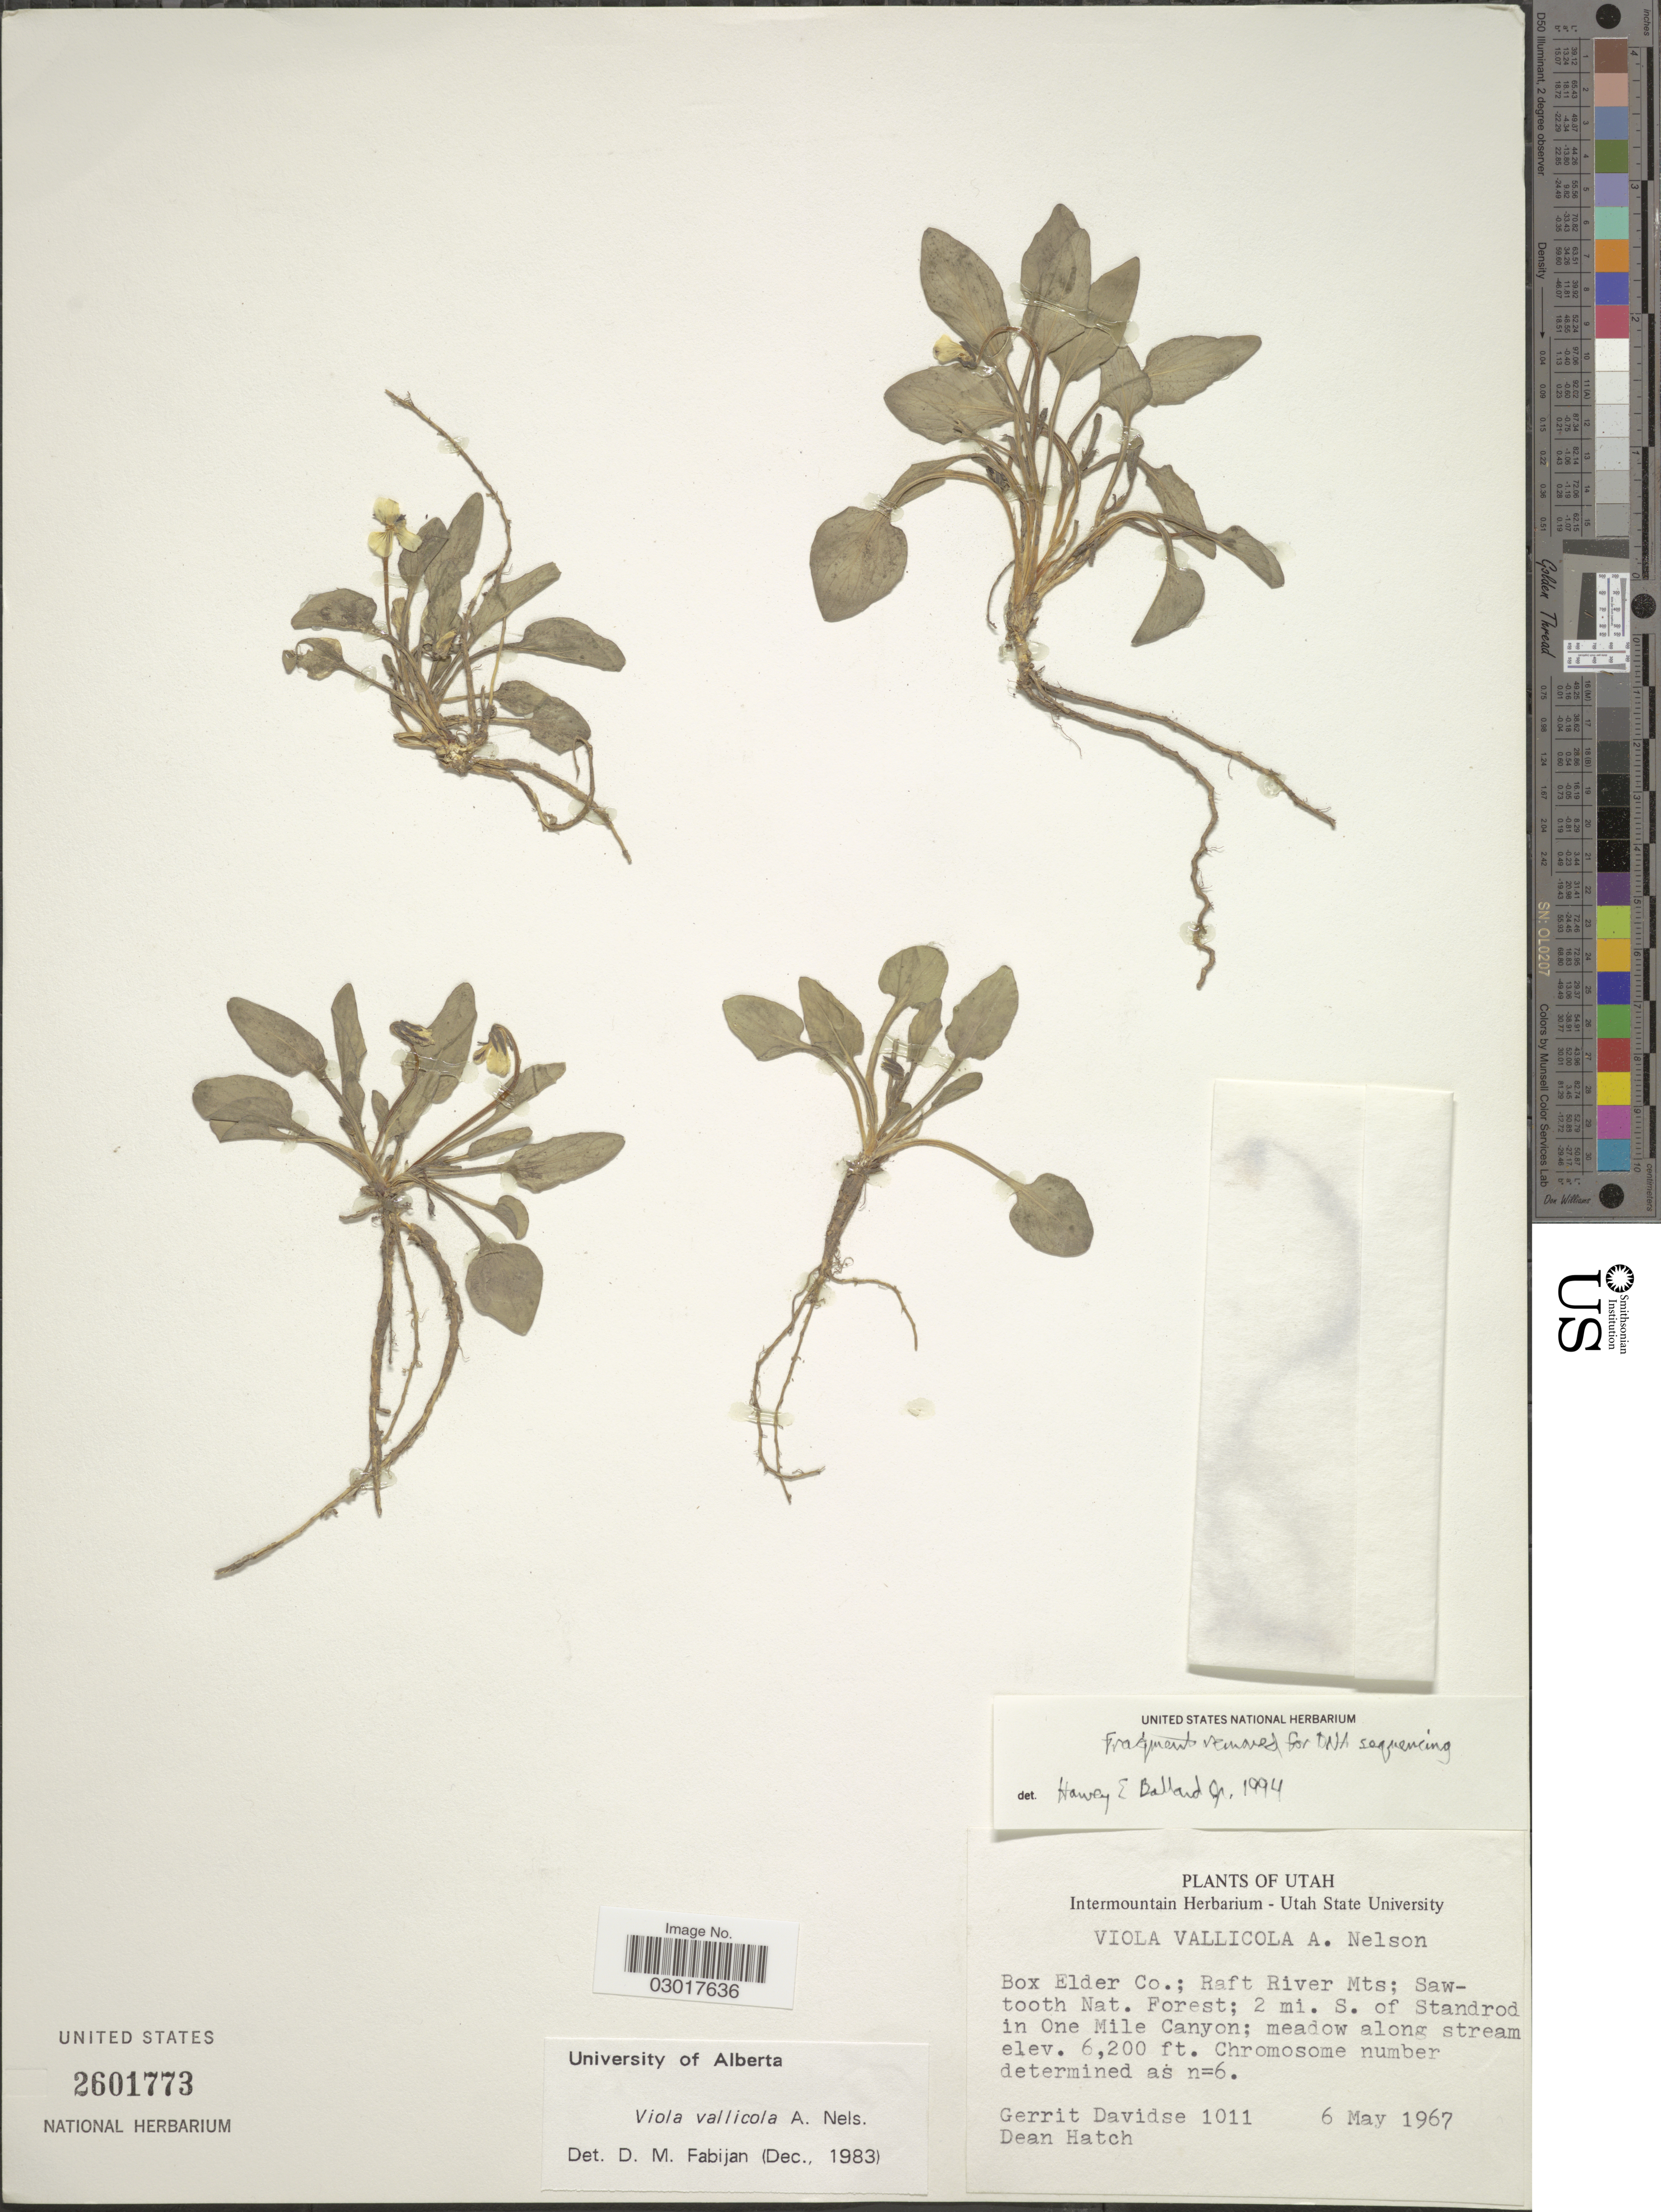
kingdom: Plantae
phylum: Tracheophyta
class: Magnoliopsida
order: Malpighiales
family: Violaceae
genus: Viola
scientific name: Viola vallicola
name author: A. Nelson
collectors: G. Davidse & D. Hatch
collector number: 1011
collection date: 1967-05-06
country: United States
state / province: Utah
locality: Box Elder Co.; Raft River Mts; Sawtooth Nat. Forest; 2 mi. S. of Standrod in One Mile Canyon.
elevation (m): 1890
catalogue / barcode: US 2601773